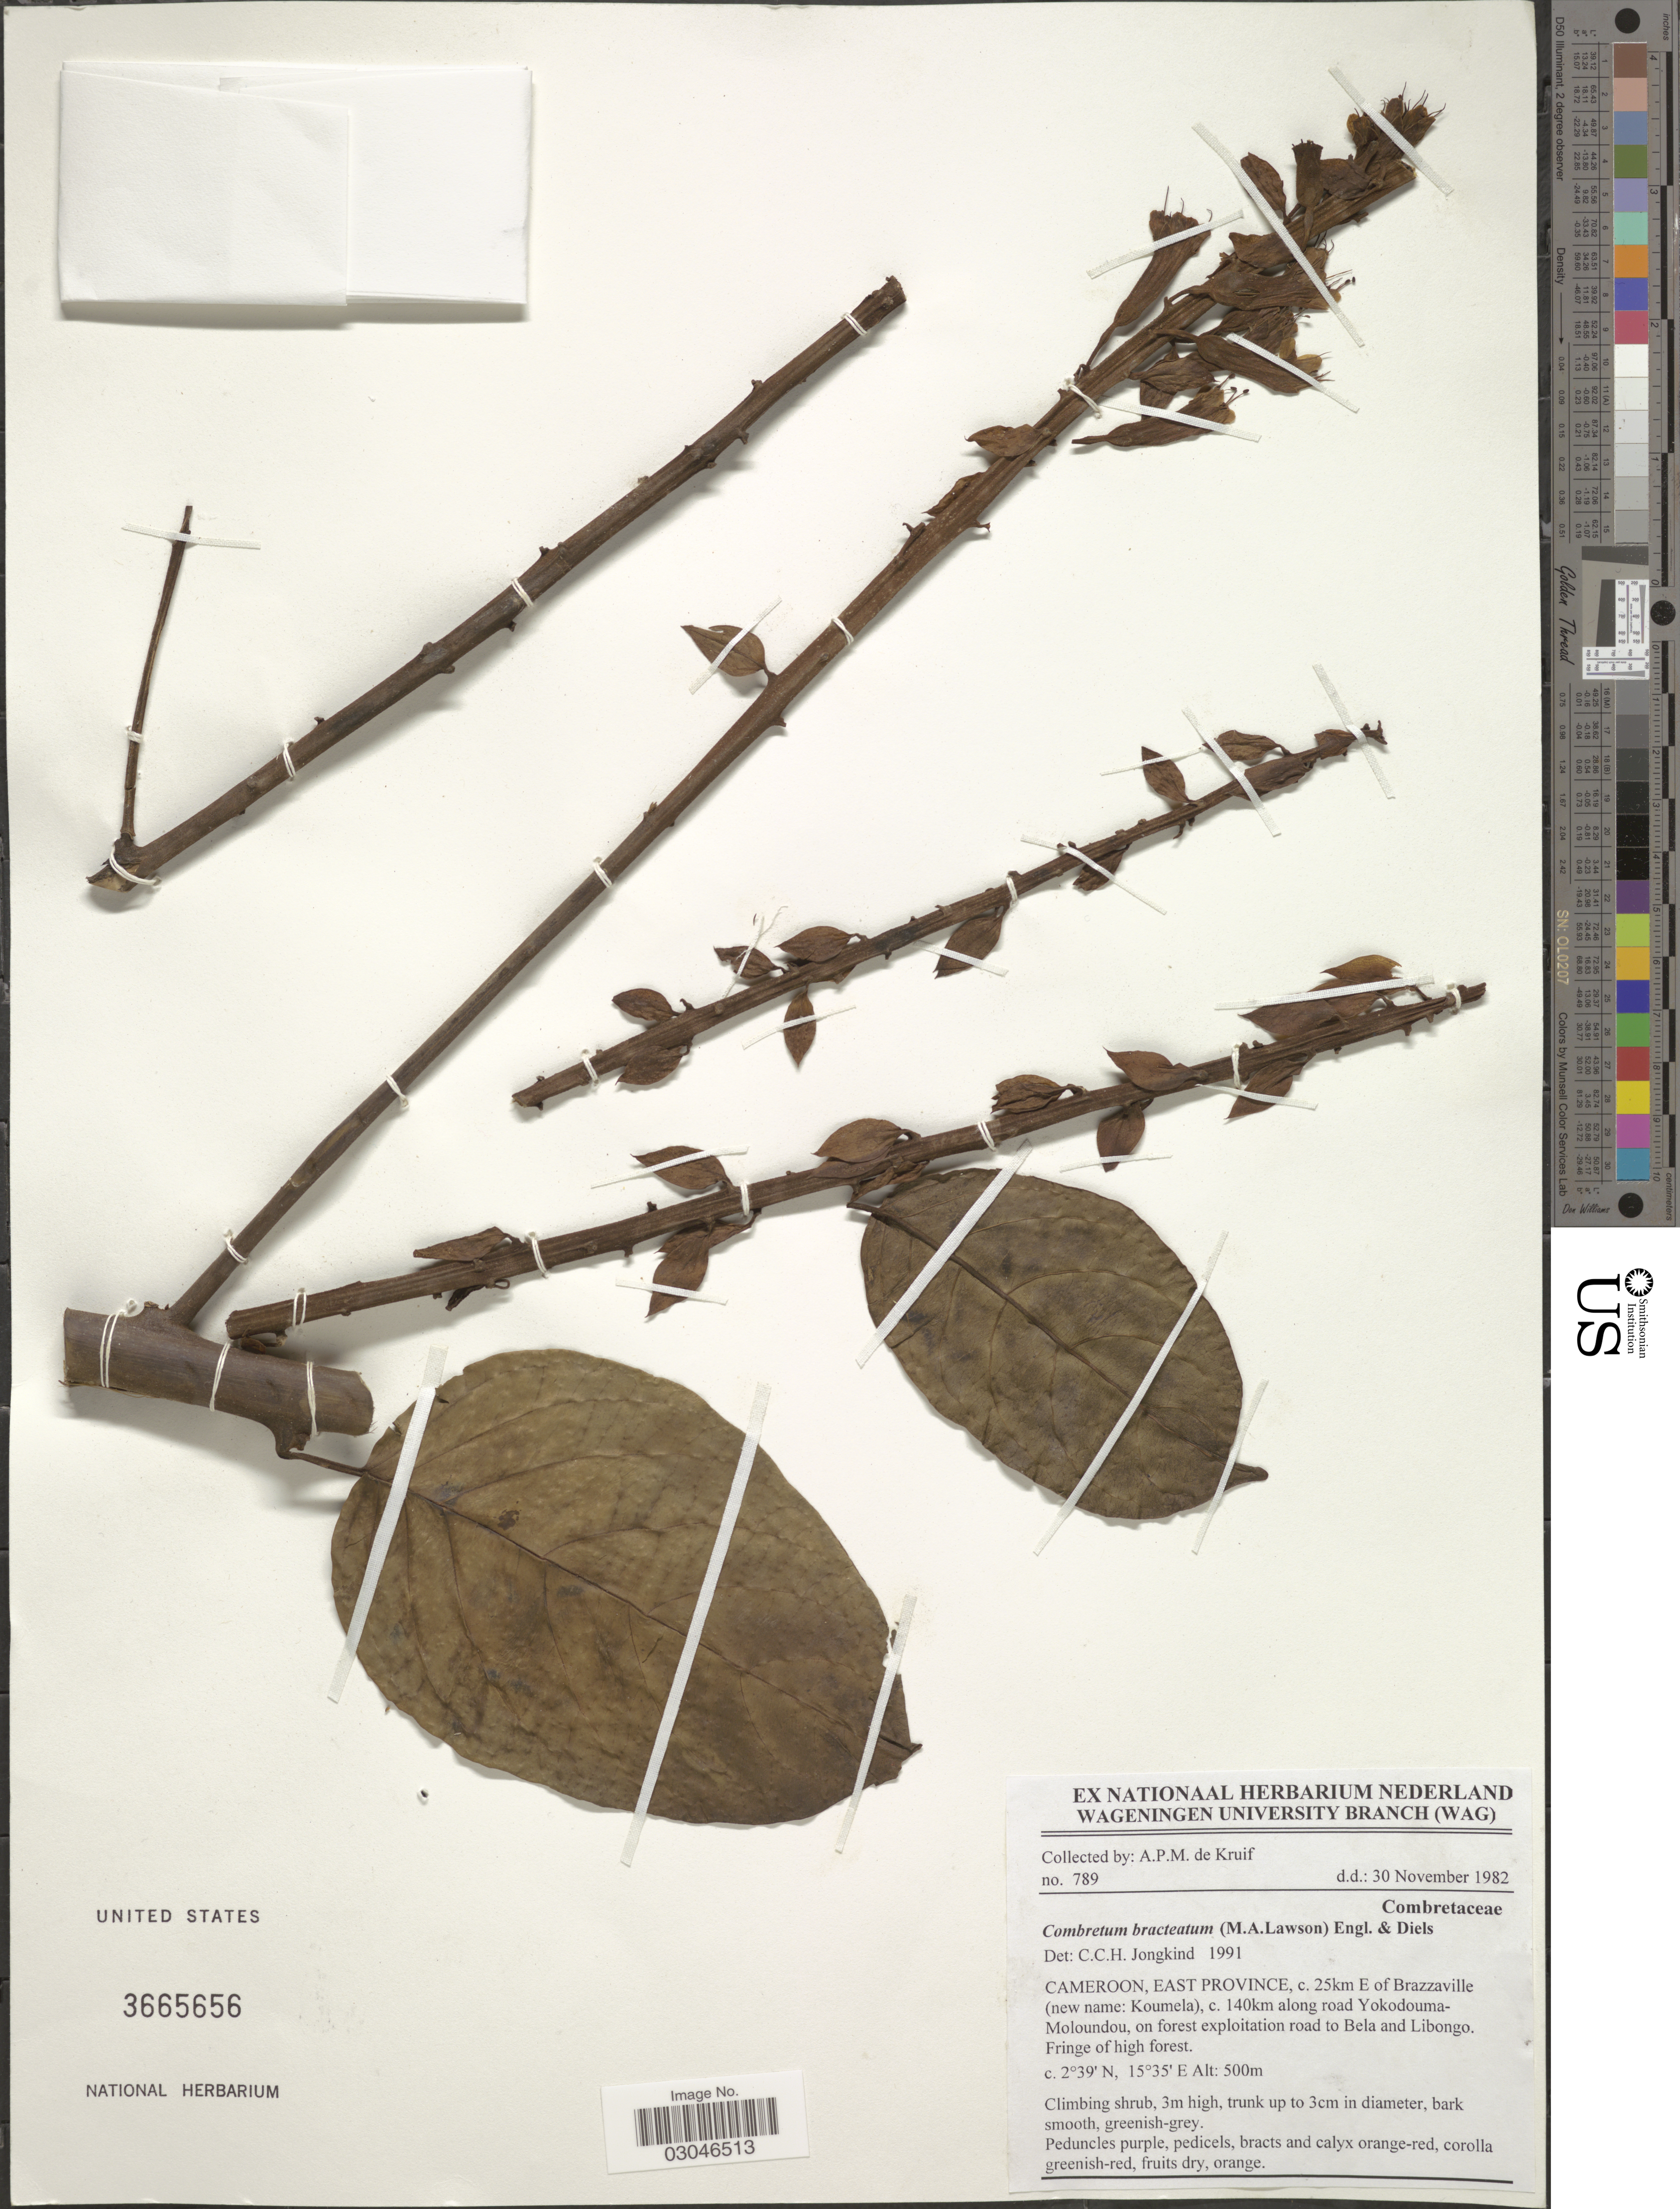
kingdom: Plantae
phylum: Tracheophyta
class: Magnoliopsida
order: Myrtales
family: Combretaceae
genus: Combretum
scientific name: Combretum bracteatum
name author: (Laws.) Engl. & Diels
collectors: A. P. de Kruif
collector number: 789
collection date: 1982-11-30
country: Cameroon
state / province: Est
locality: C. 25km E of Brazzaville (new name: Koumela), c. 140km along road Yokodouma-Moloundou, on forest exploitation road to Bela and Libongo.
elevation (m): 500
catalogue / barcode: US 3665656